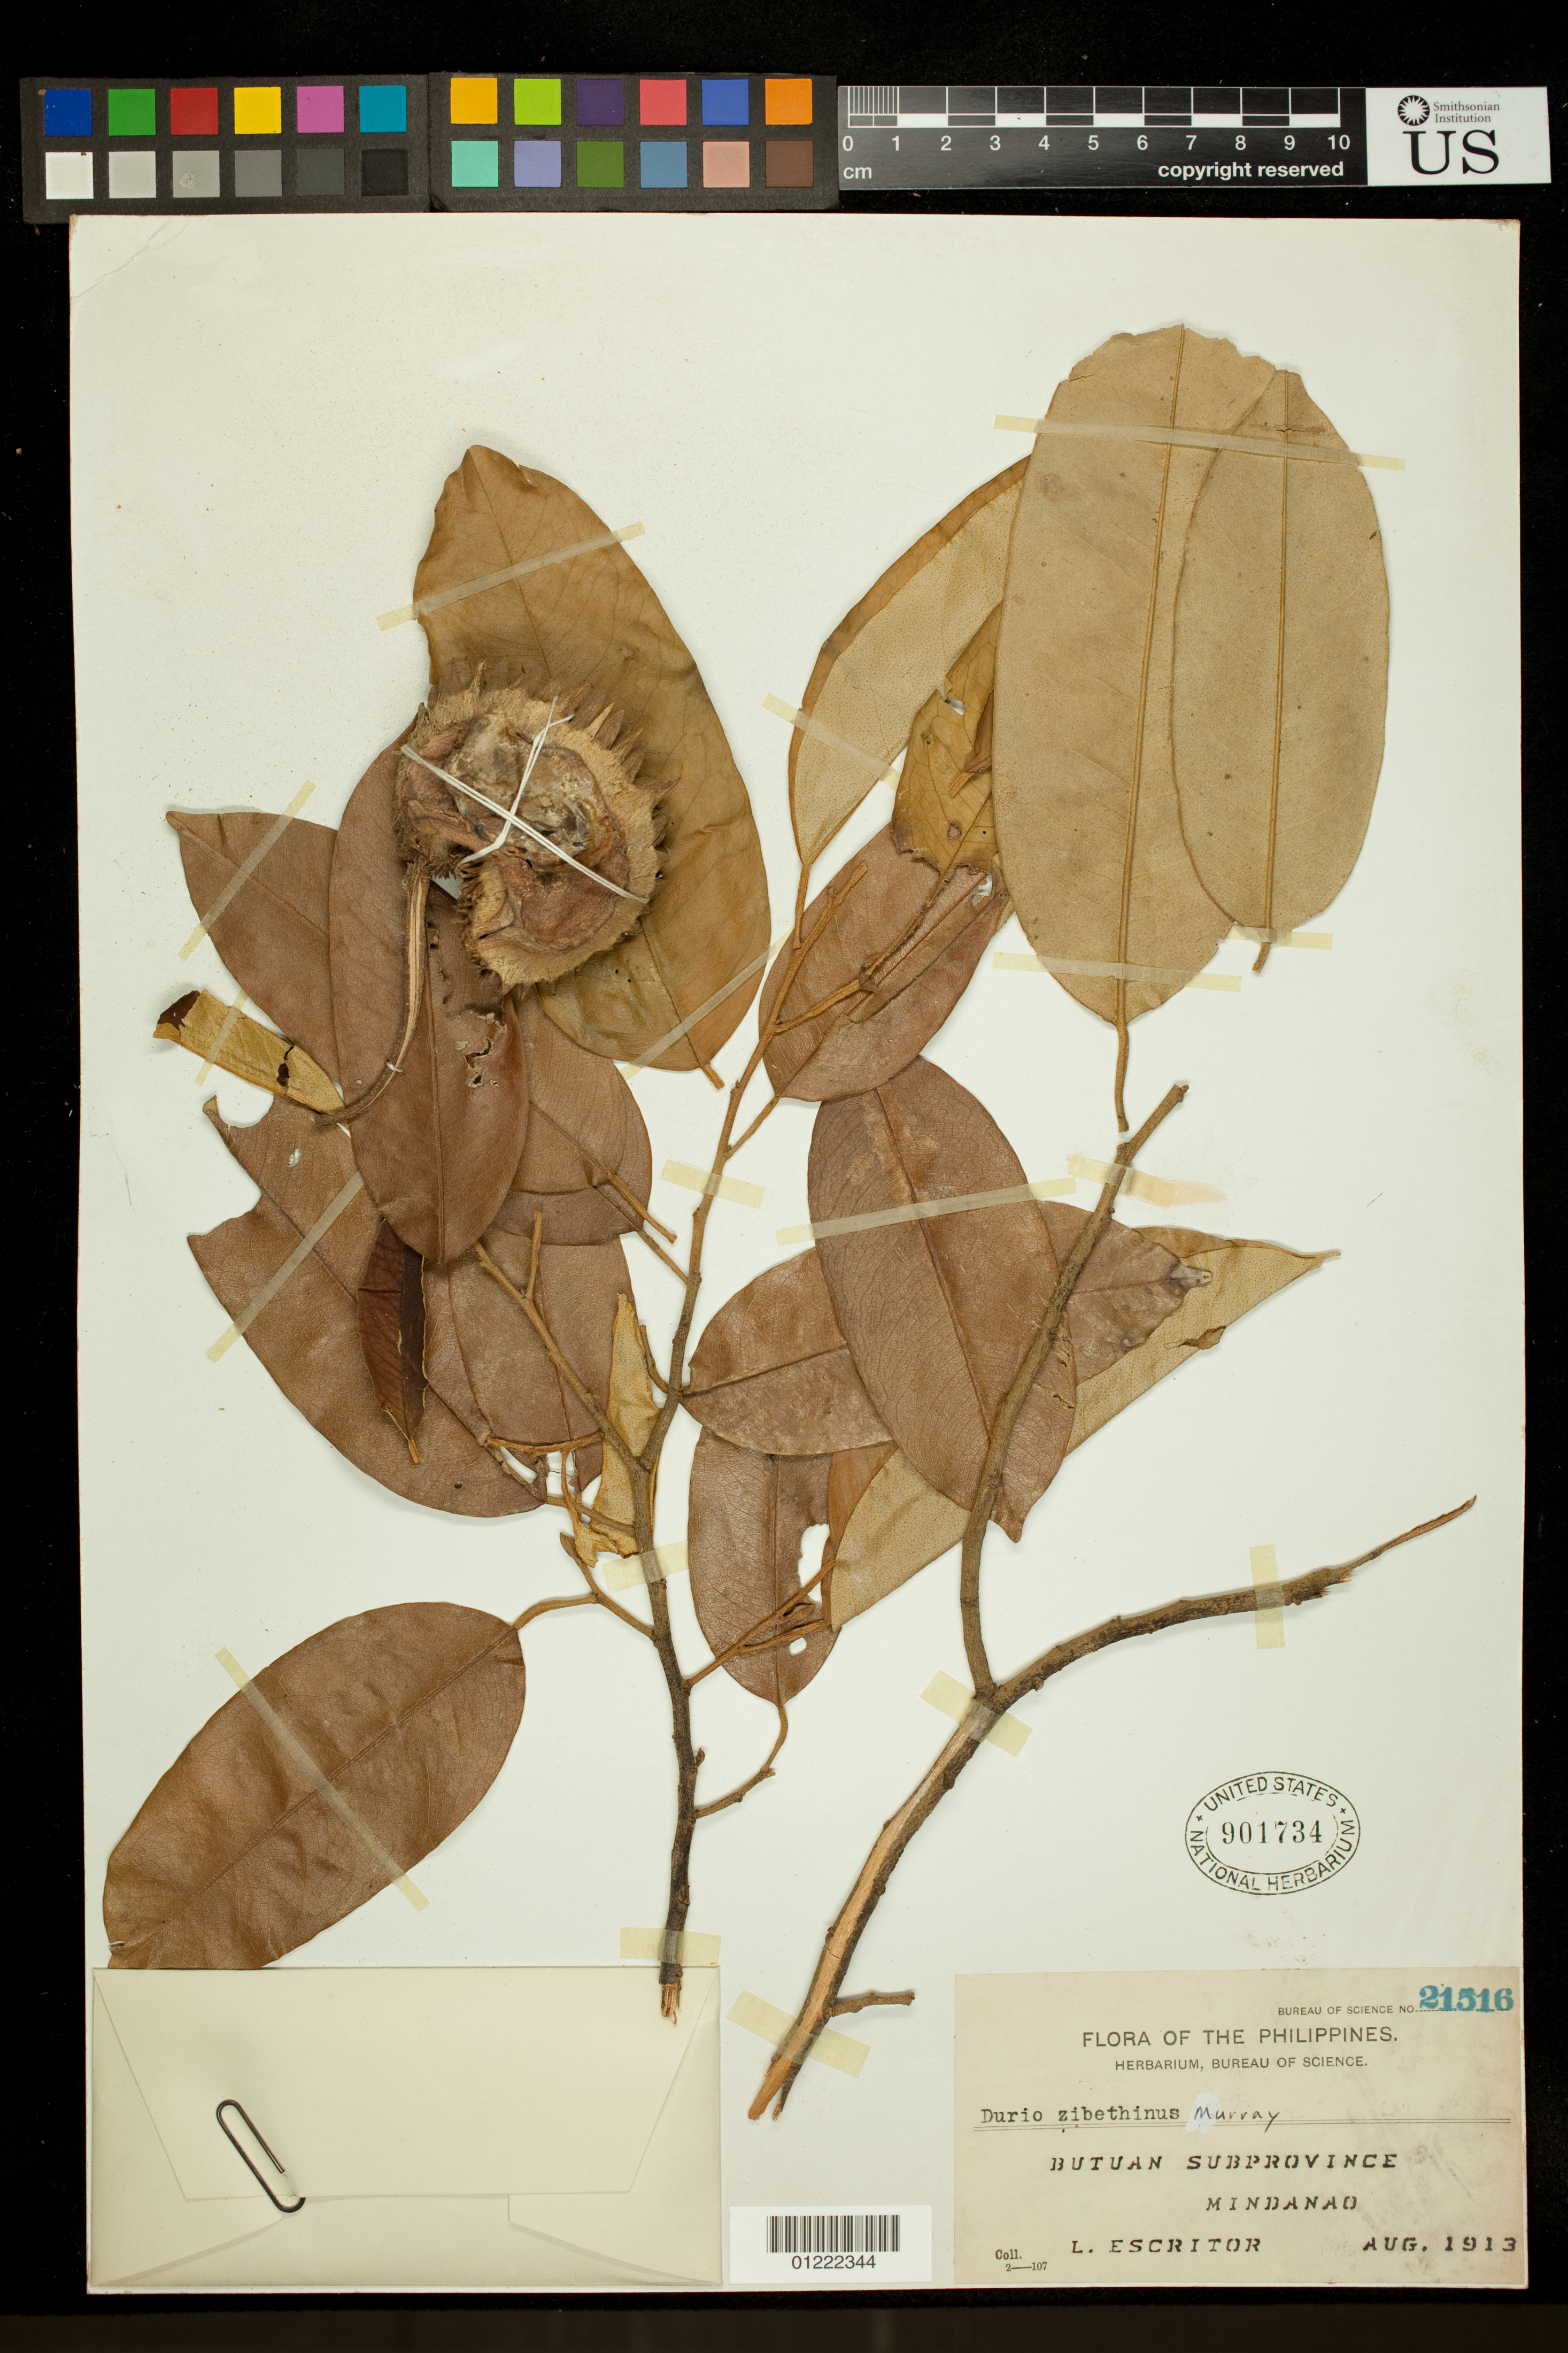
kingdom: Plantae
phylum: Tracheophyta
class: Magnoliopsida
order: Malvales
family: Malvaceae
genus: Durio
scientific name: Durio zibethinus Moon, nom. illeg.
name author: Moon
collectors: L. Escritor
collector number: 21516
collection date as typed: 1913-08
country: Philippines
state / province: Caraga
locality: Butuan subprovince, Mindanao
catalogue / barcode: US 901734